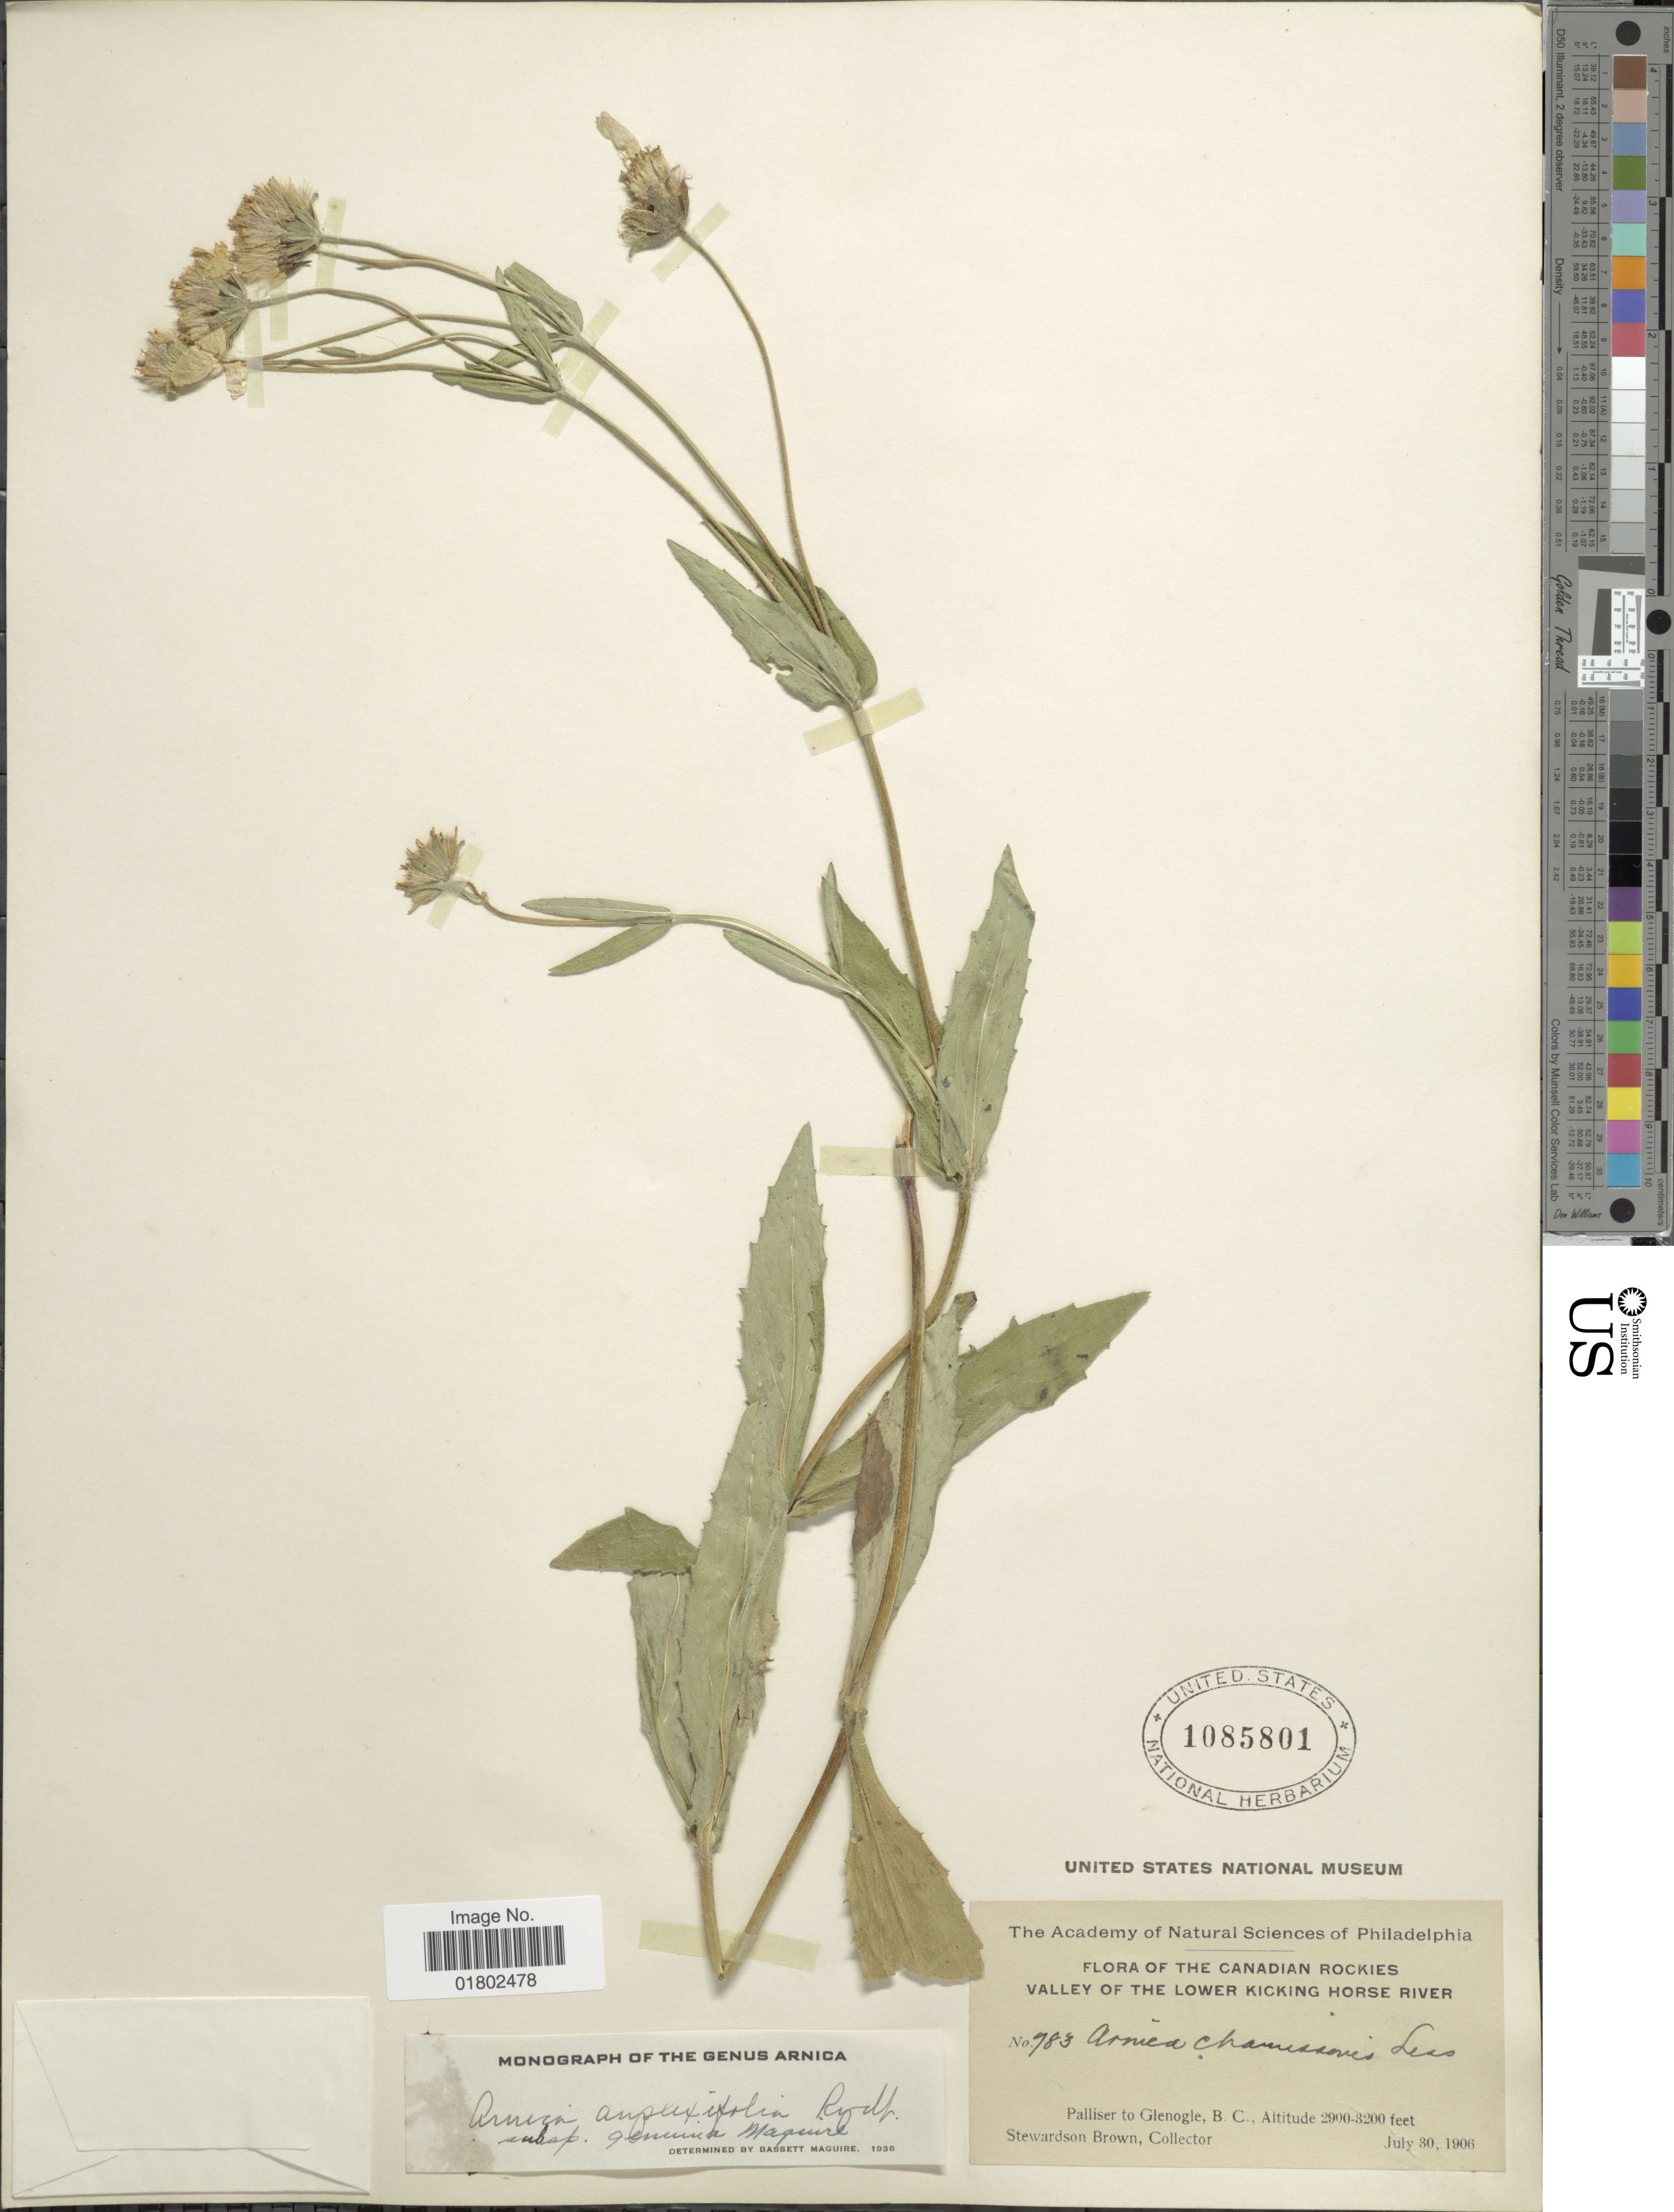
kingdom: Plantae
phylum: Tracheophyta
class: Magnoliopsida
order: Asterales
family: Asteraceae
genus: Arnica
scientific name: Arnica amplexifolia subsp. genuina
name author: Maguire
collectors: S. Brown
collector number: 783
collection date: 1906-07-30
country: Canada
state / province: British Columbia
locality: Canadian Rockies, Valley of the Lower Kicking Horse River, Palliser to Glenogle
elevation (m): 884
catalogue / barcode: US 1085801